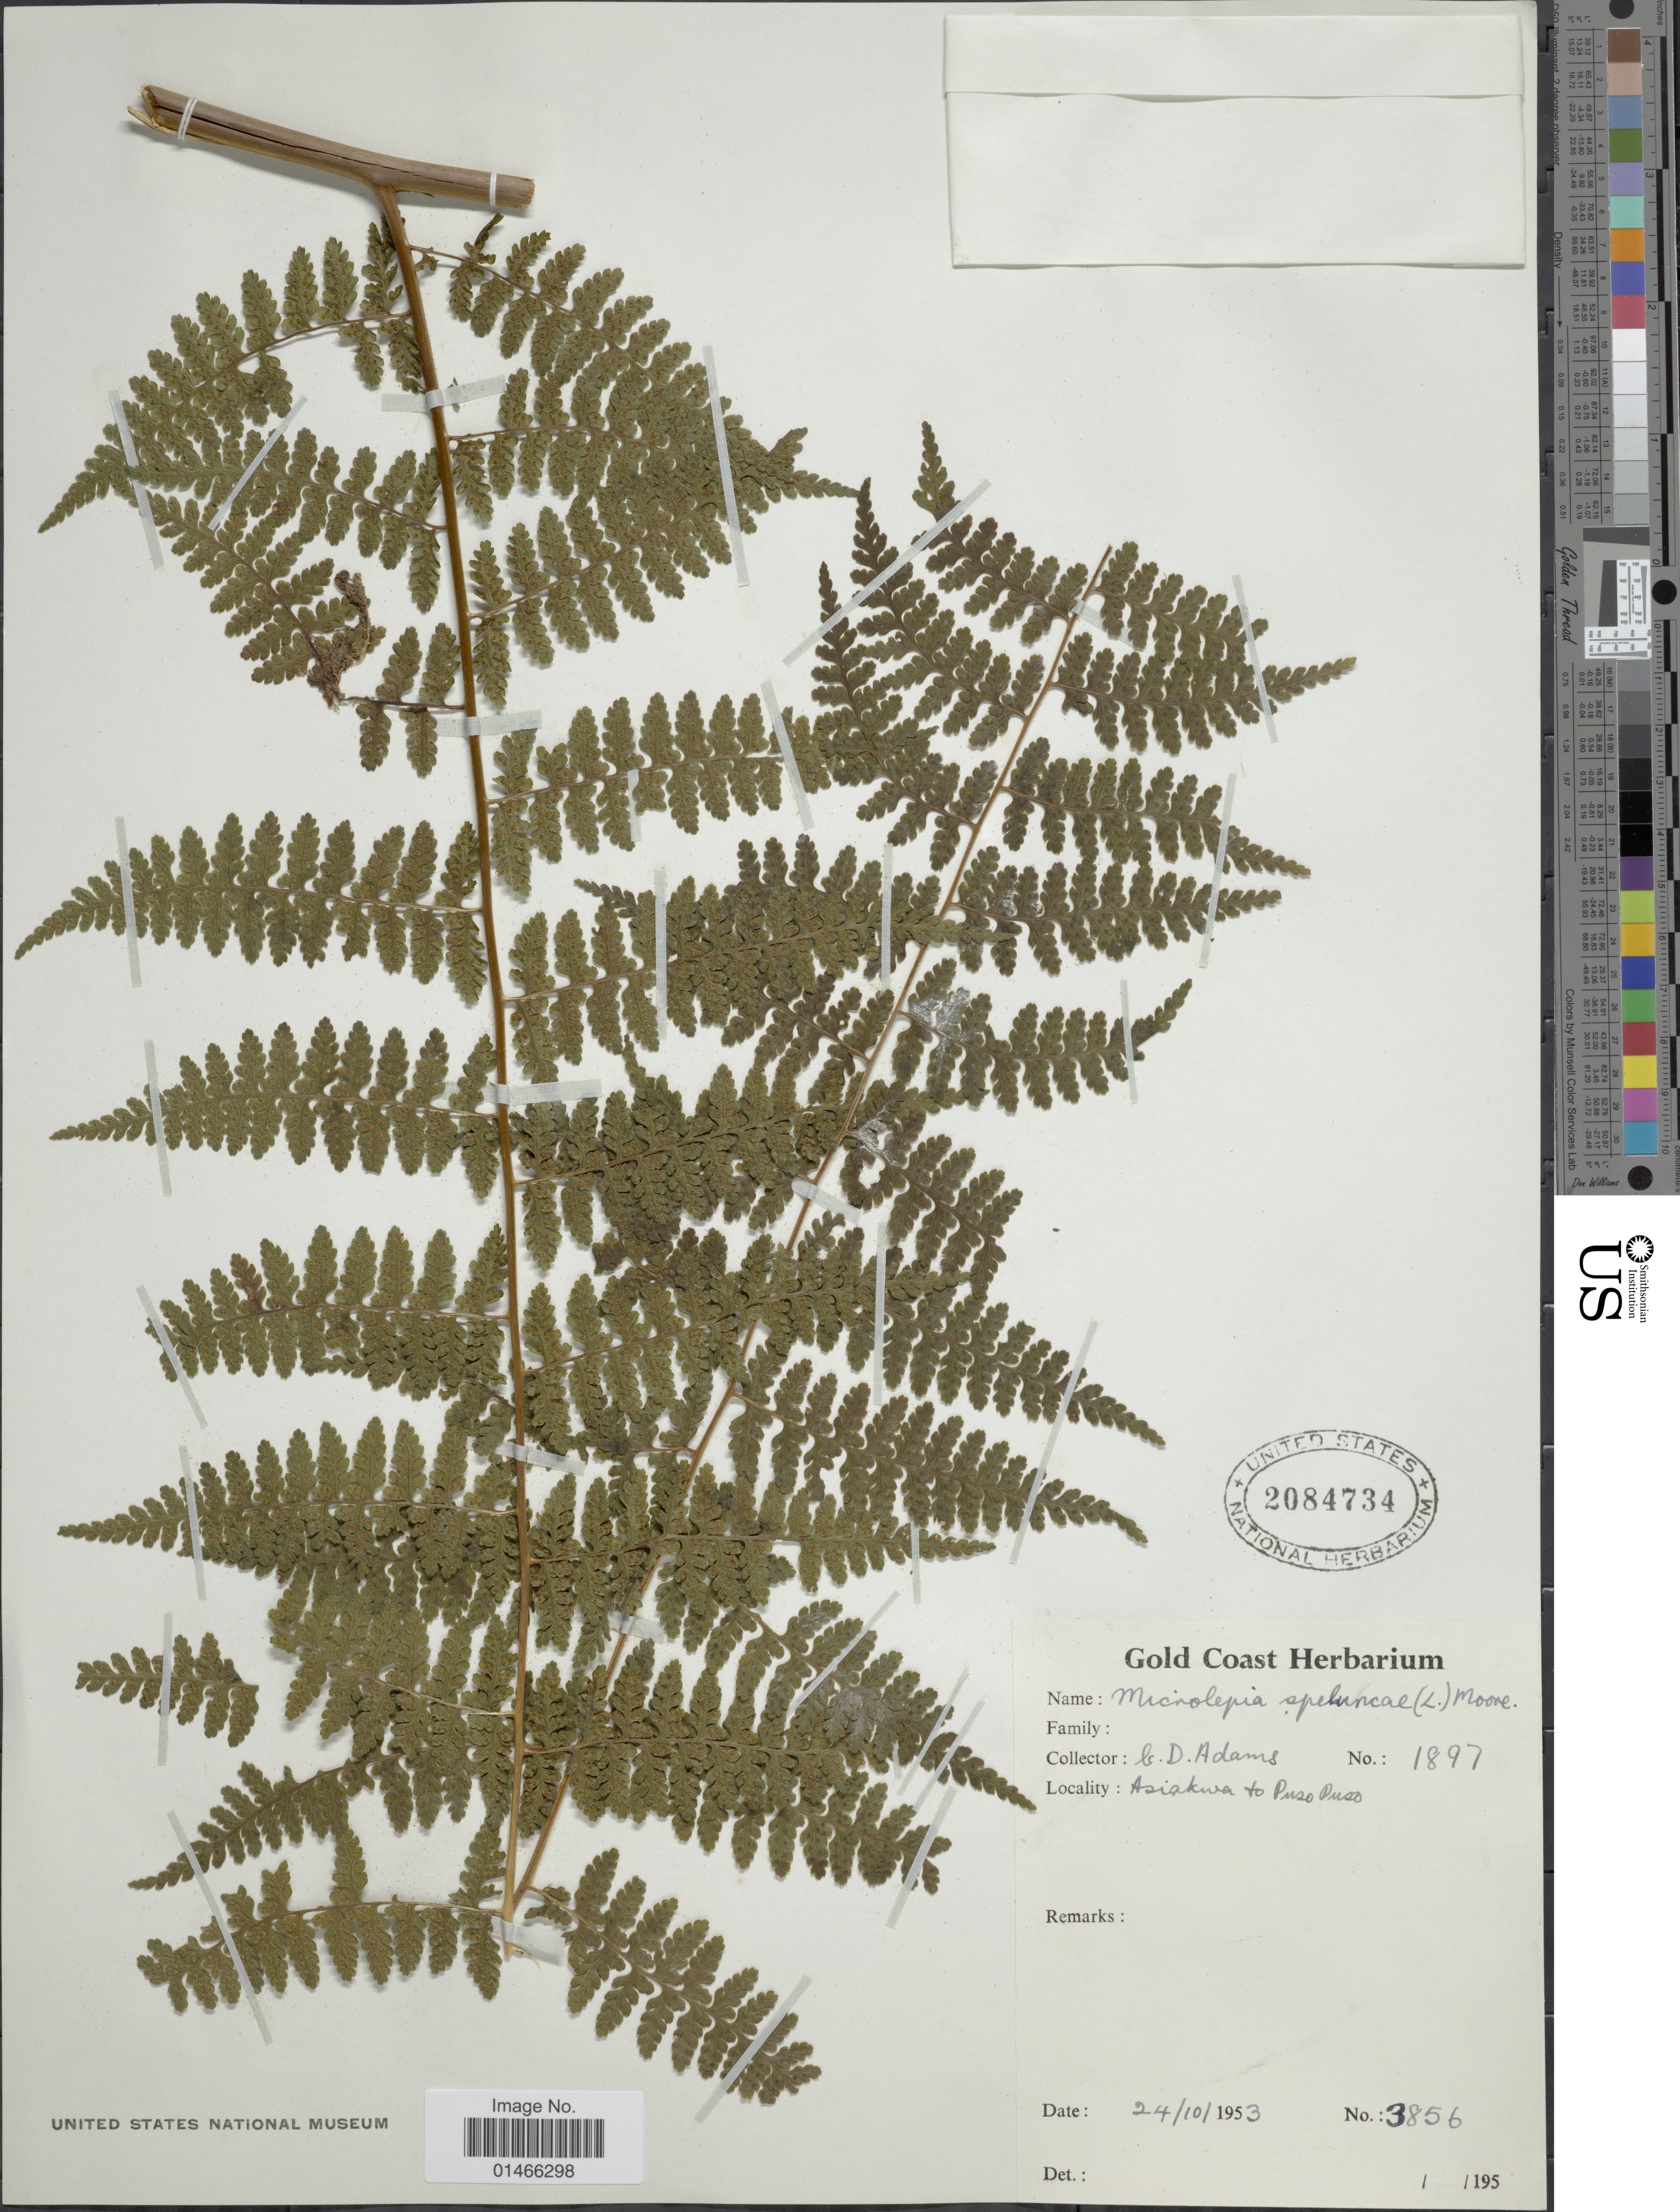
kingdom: Plantae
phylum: Tracheophyta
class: Polypodiopsida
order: Polypodiales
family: Dennstaedtiaceae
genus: Microlepia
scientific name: Microlepia speluncae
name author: (L.) T. Moore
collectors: C. D. Adams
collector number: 1897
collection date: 1953-10-24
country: Ghana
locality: Asiakwa to Puso Puso.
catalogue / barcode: US 2084734